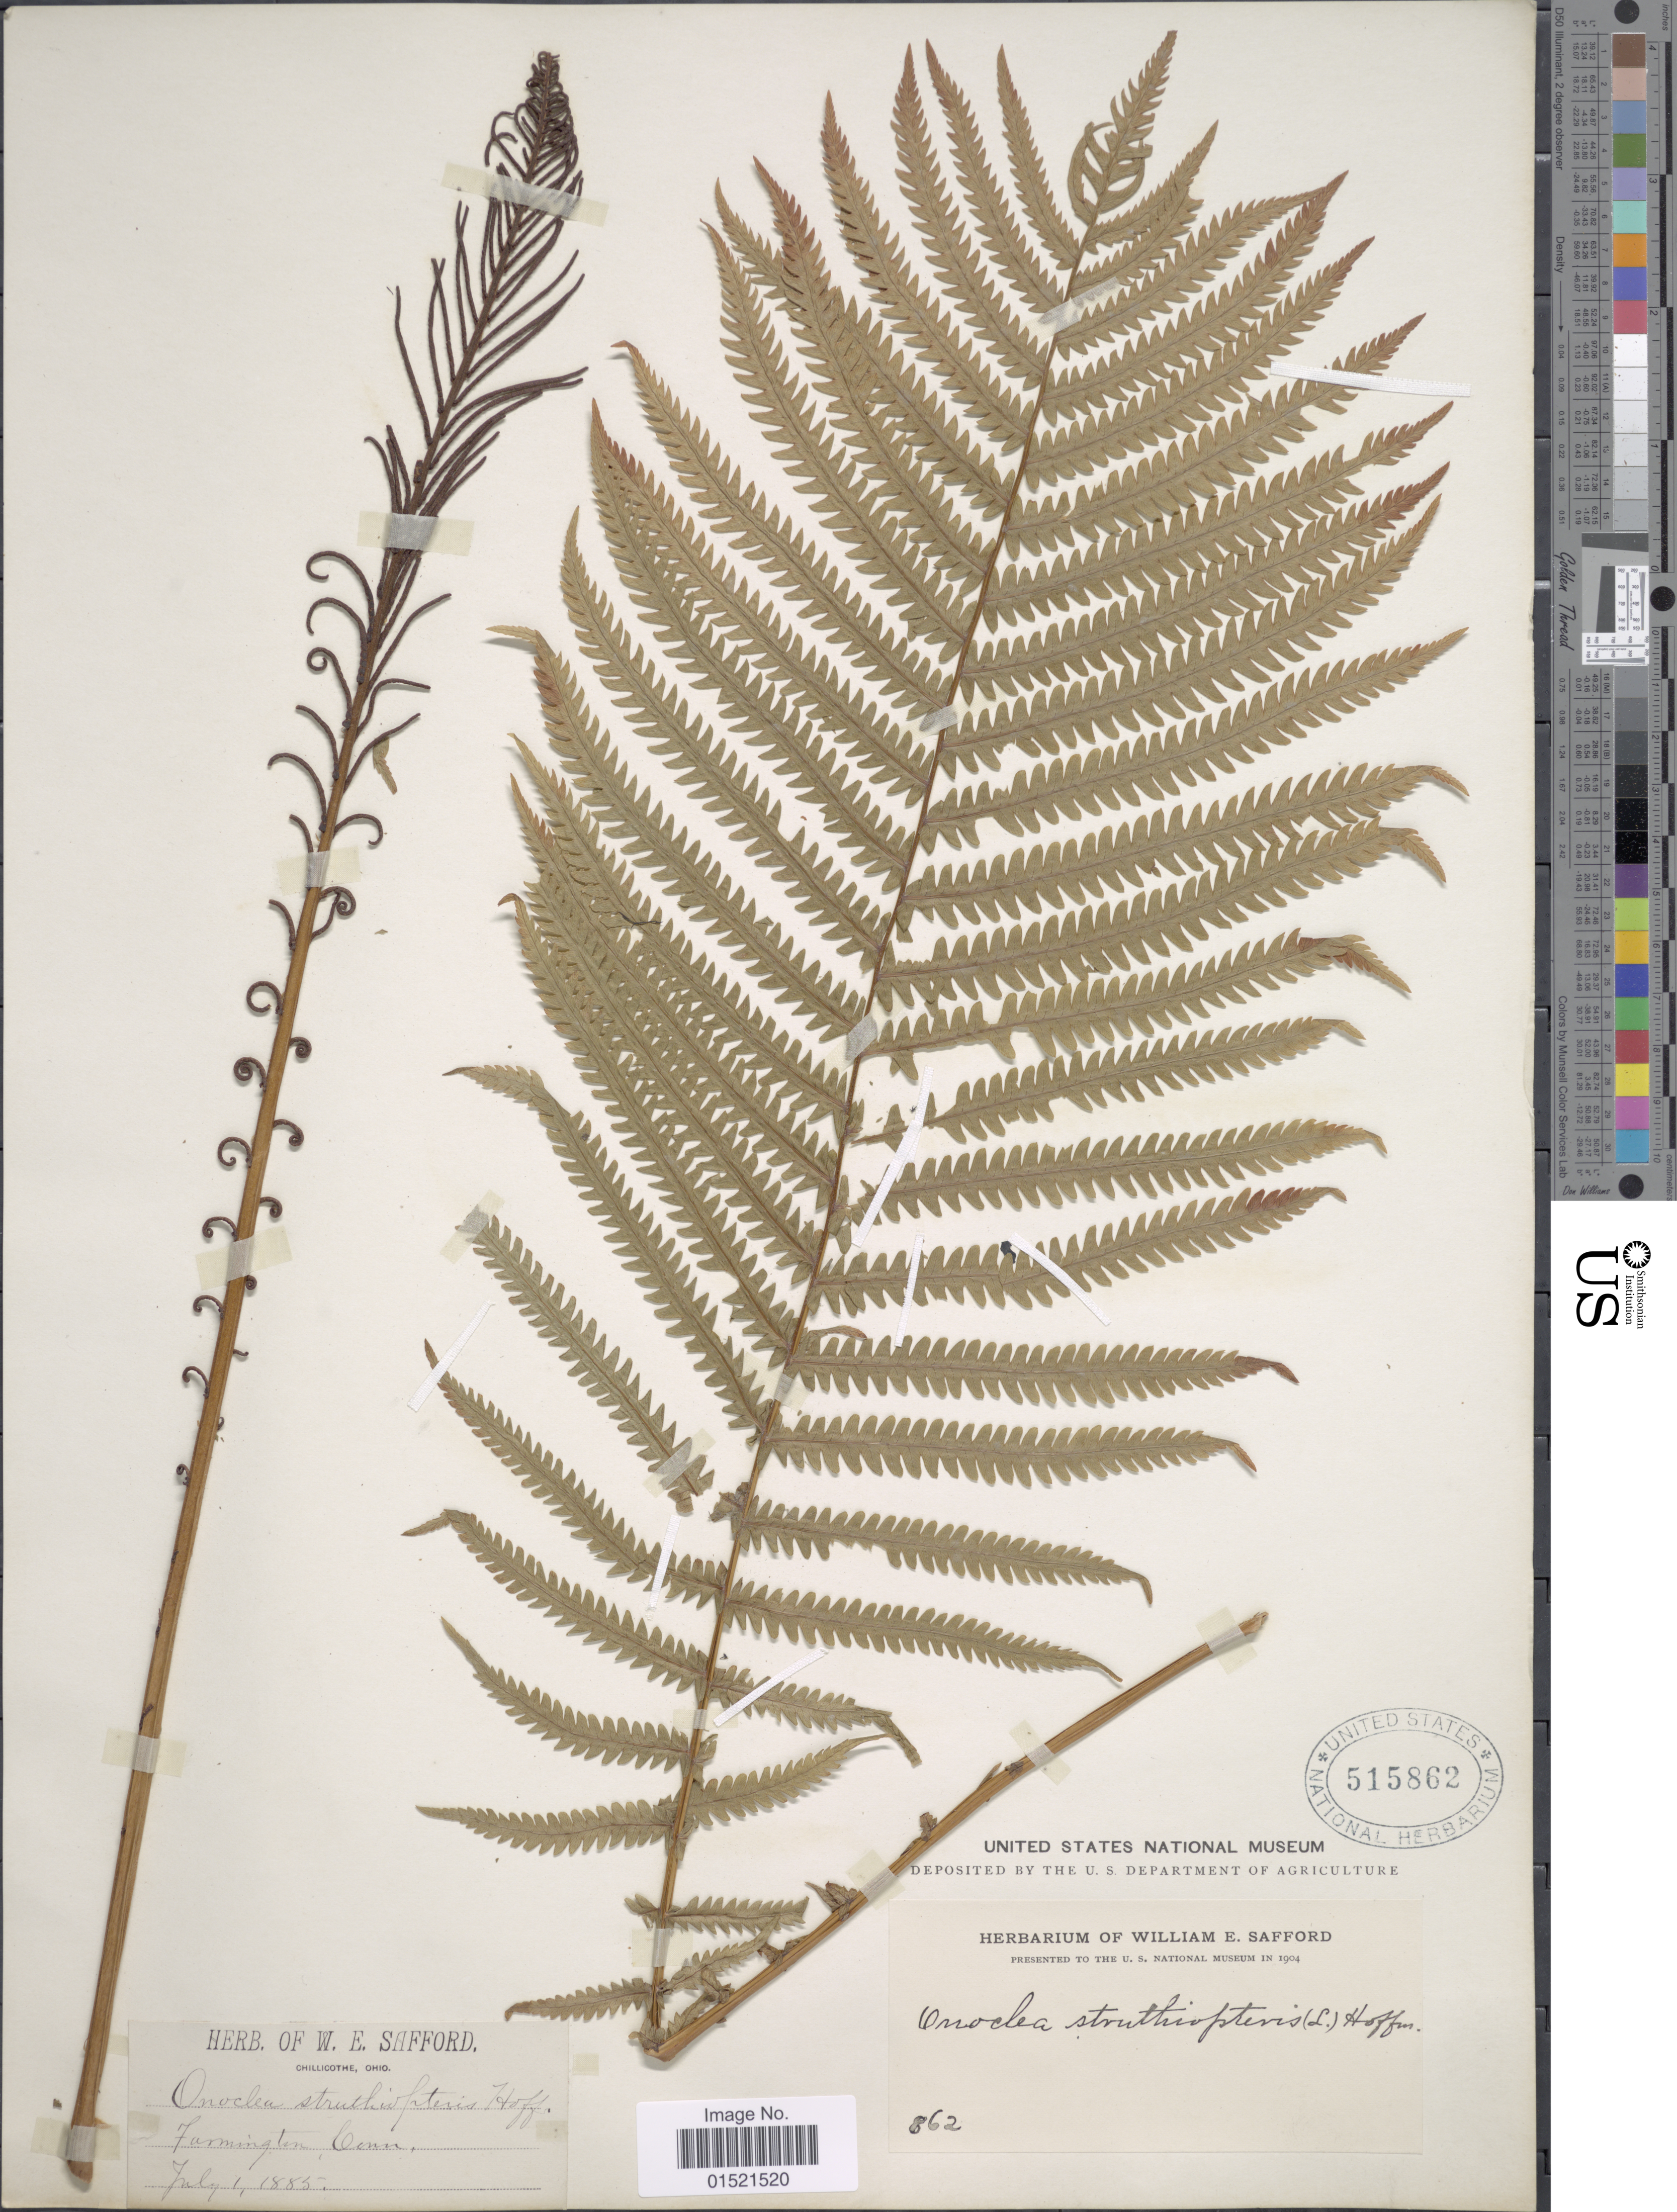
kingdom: Plantae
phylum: Tracheophyta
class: Polypodiopsida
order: Polypodiales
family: Onocleaceae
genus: Matteuccia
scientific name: Matteuccia struthiopteris var. pensylvanica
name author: (Willd.) C.V. Morton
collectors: ex herb. W. E. Safford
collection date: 1885-07-01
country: United States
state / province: Connecticut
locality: Farmington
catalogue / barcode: US 515862